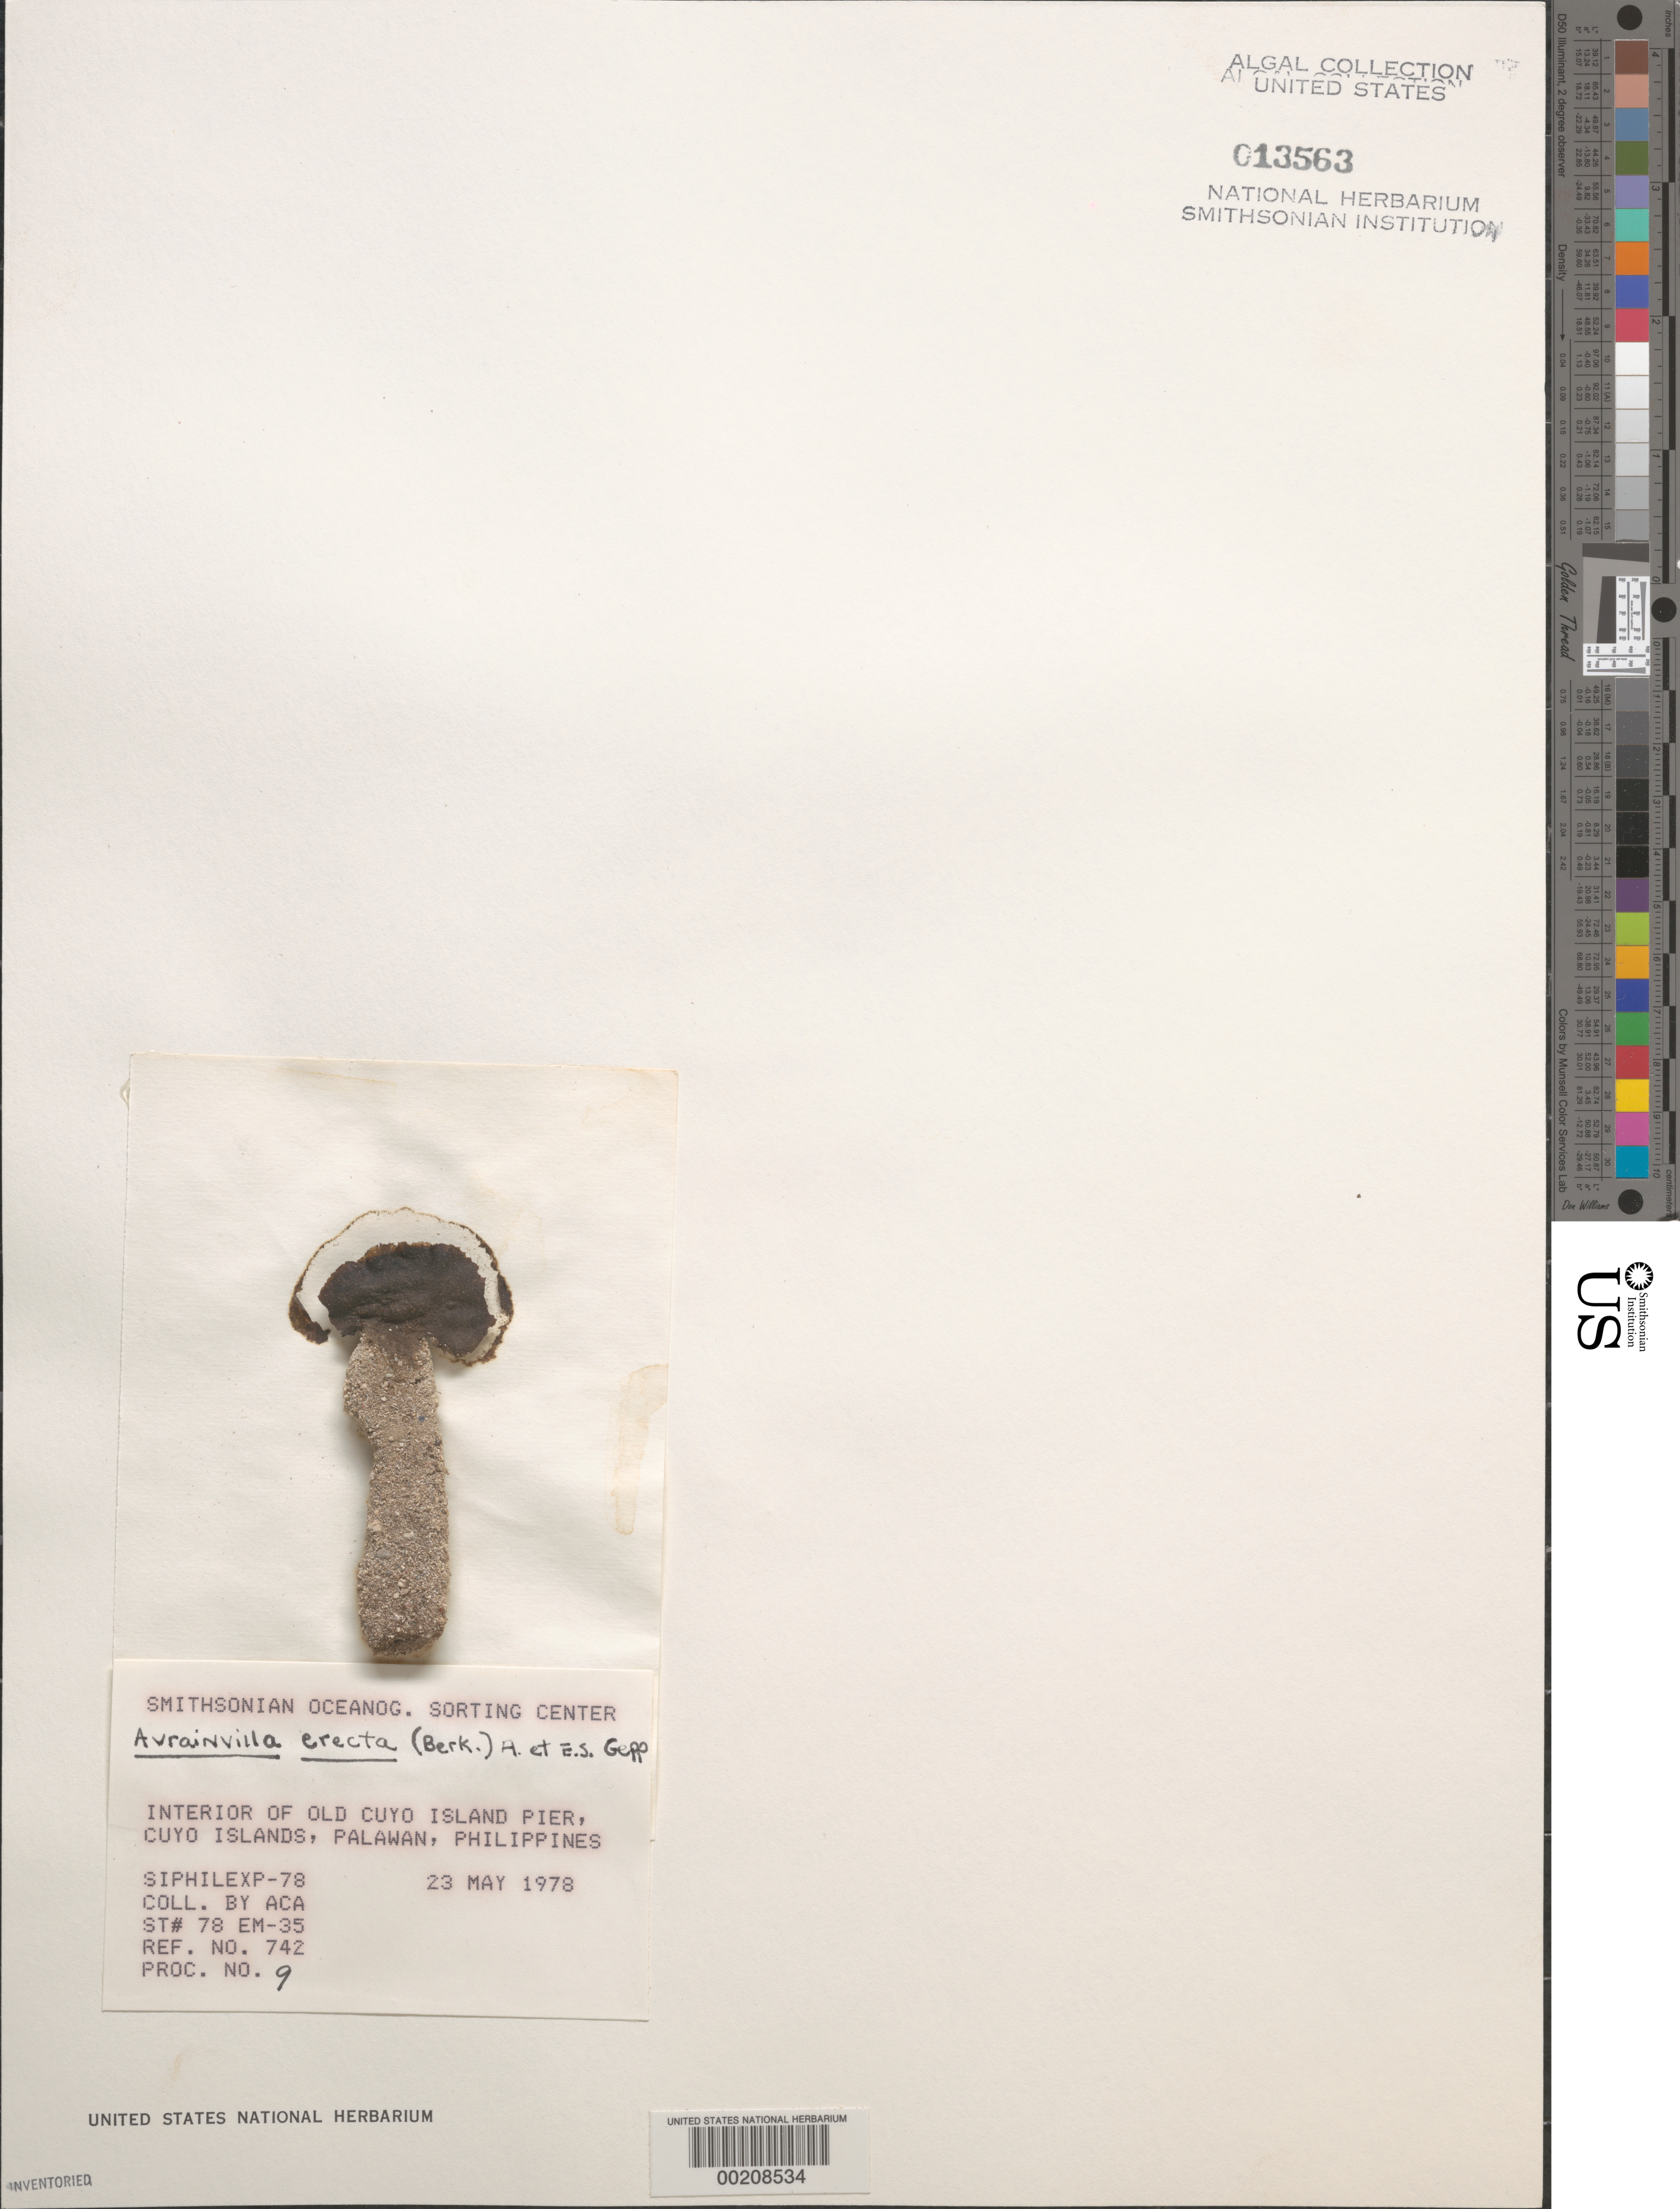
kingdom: Plantae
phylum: Chlorophyta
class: Ulvophyceae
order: Bryopsidales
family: Dichotomosiphonaceae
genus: Avrainvillea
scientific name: Avrainvillea erecta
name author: (M.J. Berkeley) A. Gepp & E. Gepp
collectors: -- Aca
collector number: Station 78 Em-35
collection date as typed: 23 May 1978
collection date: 1978-05-23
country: Philippines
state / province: Mimaropa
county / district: Palawan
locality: Cuyo islands, old cuyo island pier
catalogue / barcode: US 13563